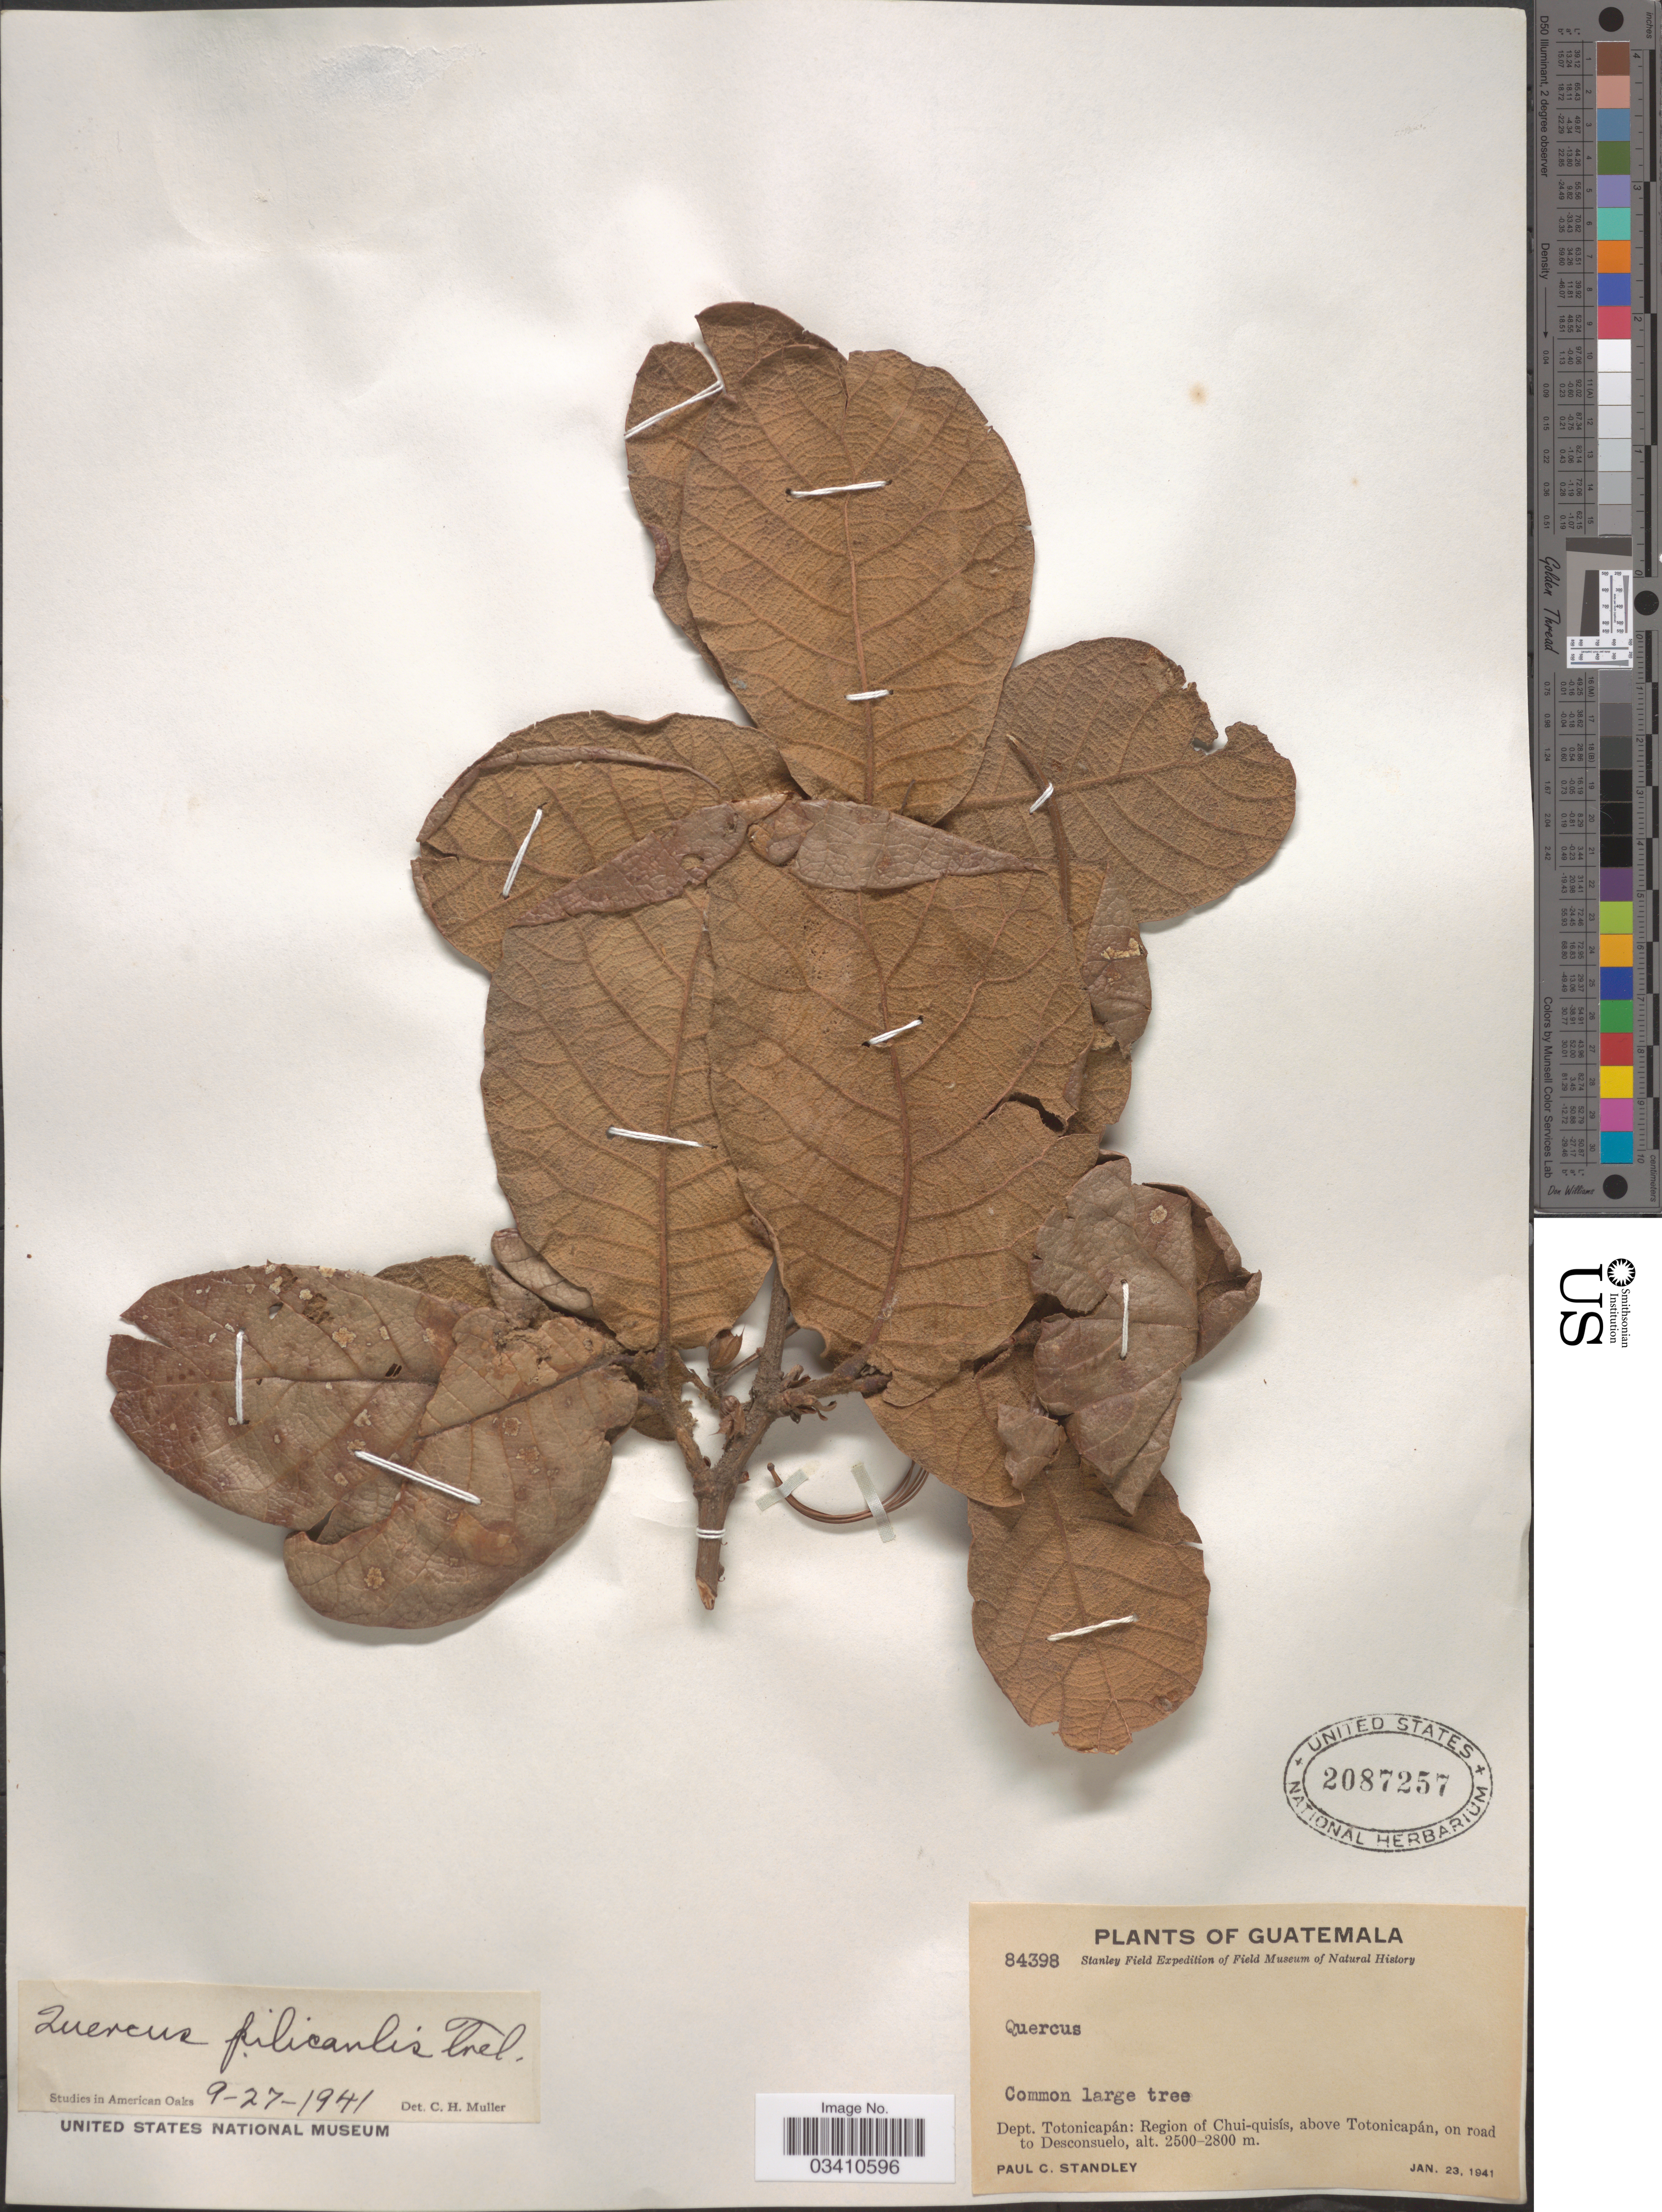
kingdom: Plantae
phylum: Tracheophyta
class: Magnoliopsida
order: Fagales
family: Fagaceae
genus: Quercus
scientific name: Quercus pilicaulis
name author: Trel.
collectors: P. C. Standley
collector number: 84398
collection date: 1941-01-23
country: Guatemala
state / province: Totonicapan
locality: Dept. Totonicapán: Region of Chui-quisís, above Totonicapán, on road to Desconsuelo.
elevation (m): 2500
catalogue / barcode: US 2087257